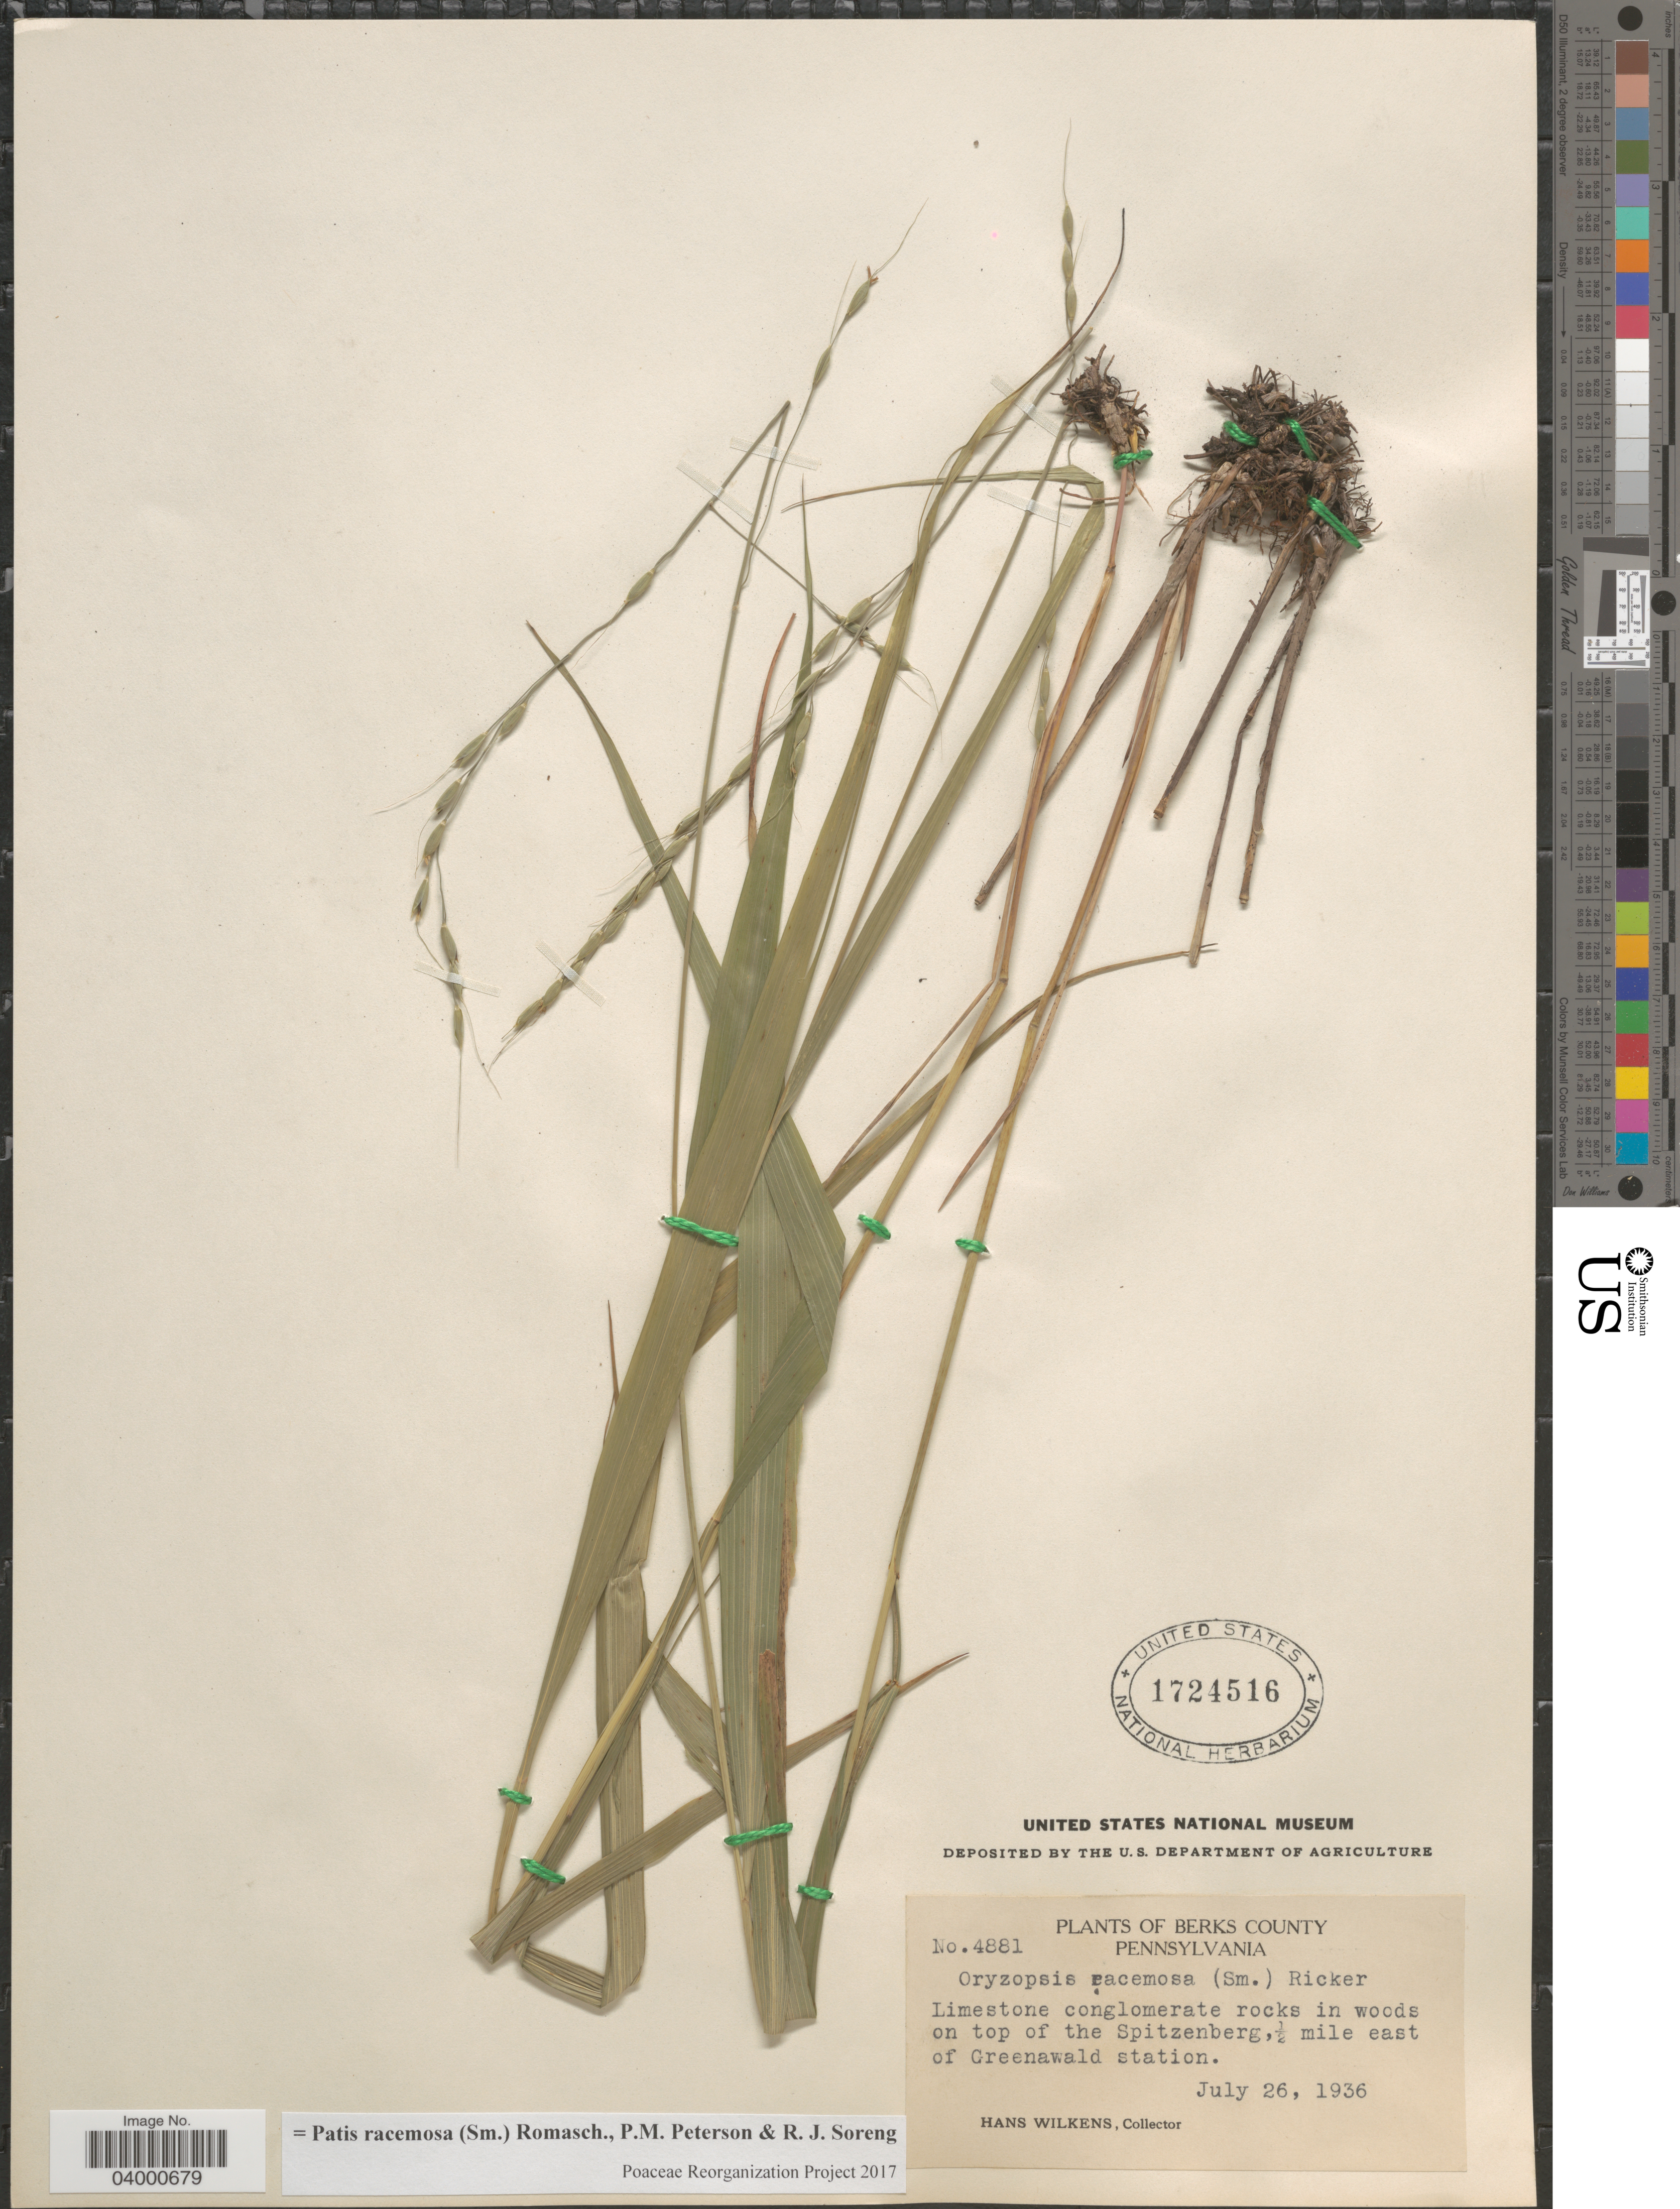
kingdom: Plantae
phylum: Tracheophyta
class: Liliopsida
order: Poales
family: Poaceae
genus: Patis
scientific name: Patis racemosa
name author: (Sm.) Romasch. et al.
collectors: H. Wilkens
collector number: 4881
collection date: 1936-07-26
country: United States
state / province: Pennsylvania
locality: Berks County. Limestone conglomerate rocks in woods on top of the Spitzenberg, ½ mile east of Greenawald station.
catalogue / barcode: US 1724516